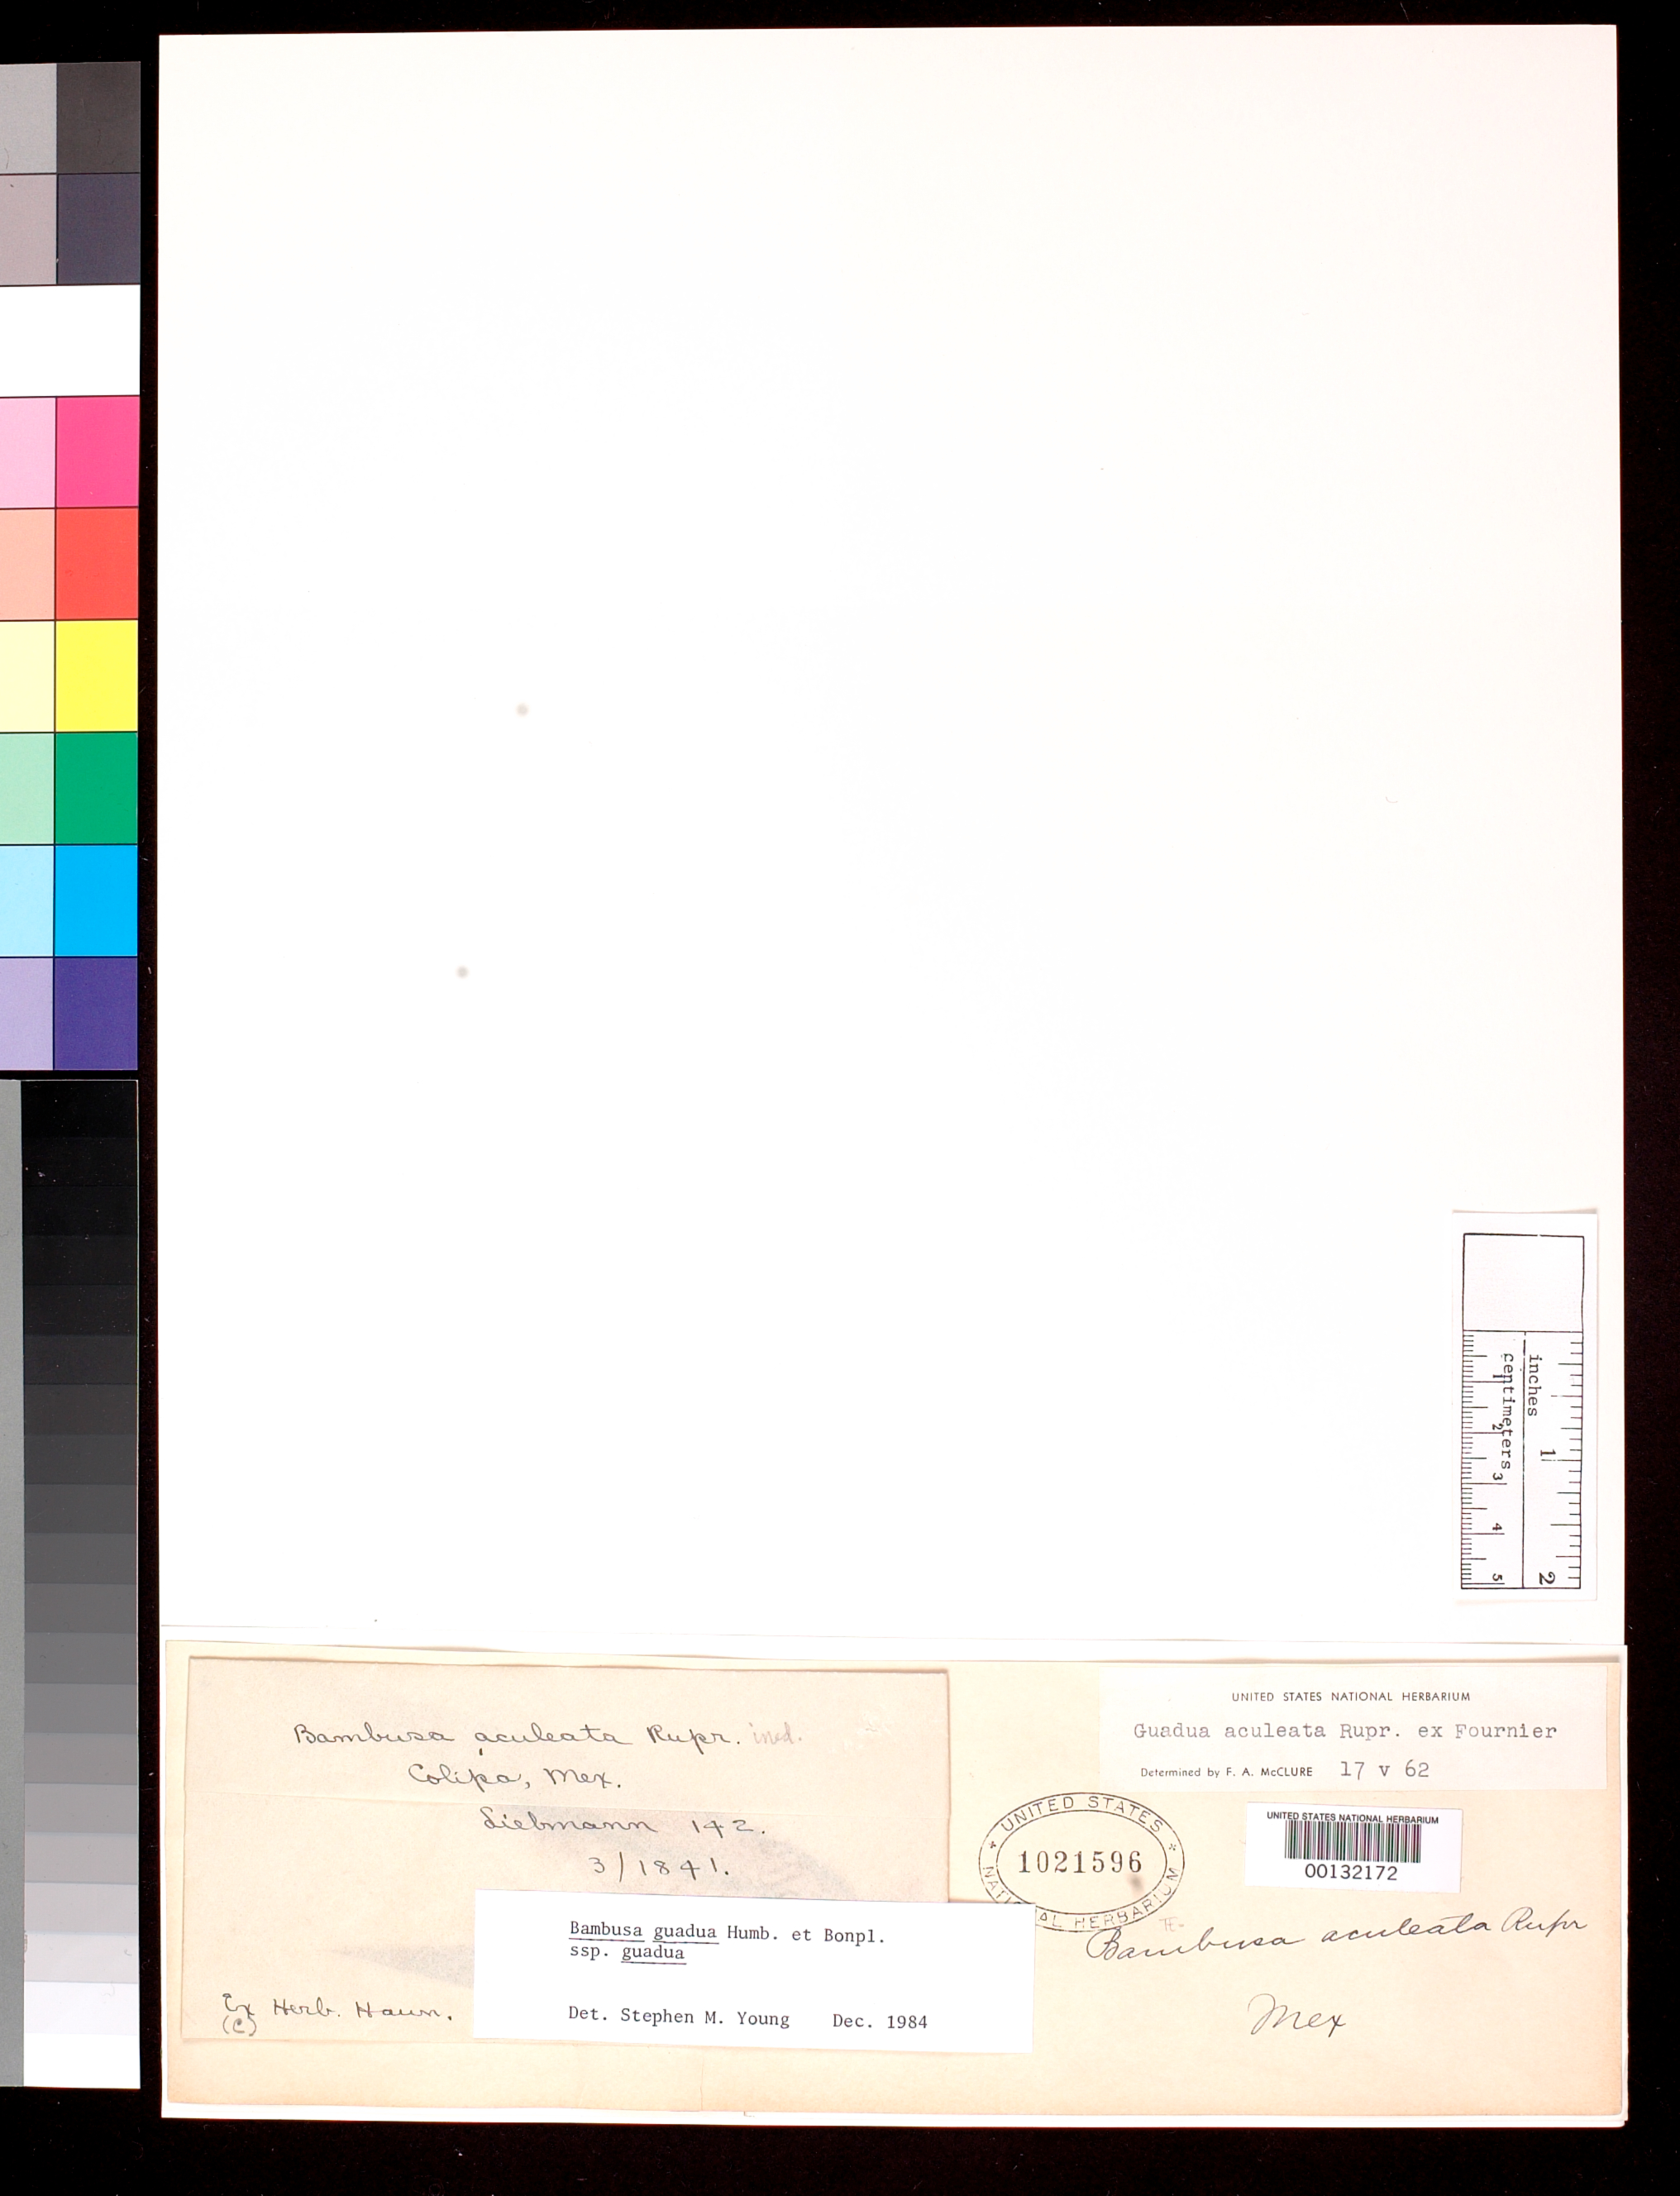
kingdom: Plantae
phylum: Tracheophyta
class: Liliopsida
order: Poales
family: Poaceae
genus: Guadua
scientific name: Guadua aculeata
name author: Rupr. ex E. Fourn.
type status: Syntype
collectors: F. M. Liebmann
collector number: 142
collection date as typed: Mar 1841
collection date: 1841-03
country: Mexico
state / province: Veracruz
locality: Colipa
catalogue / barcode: US 1021596